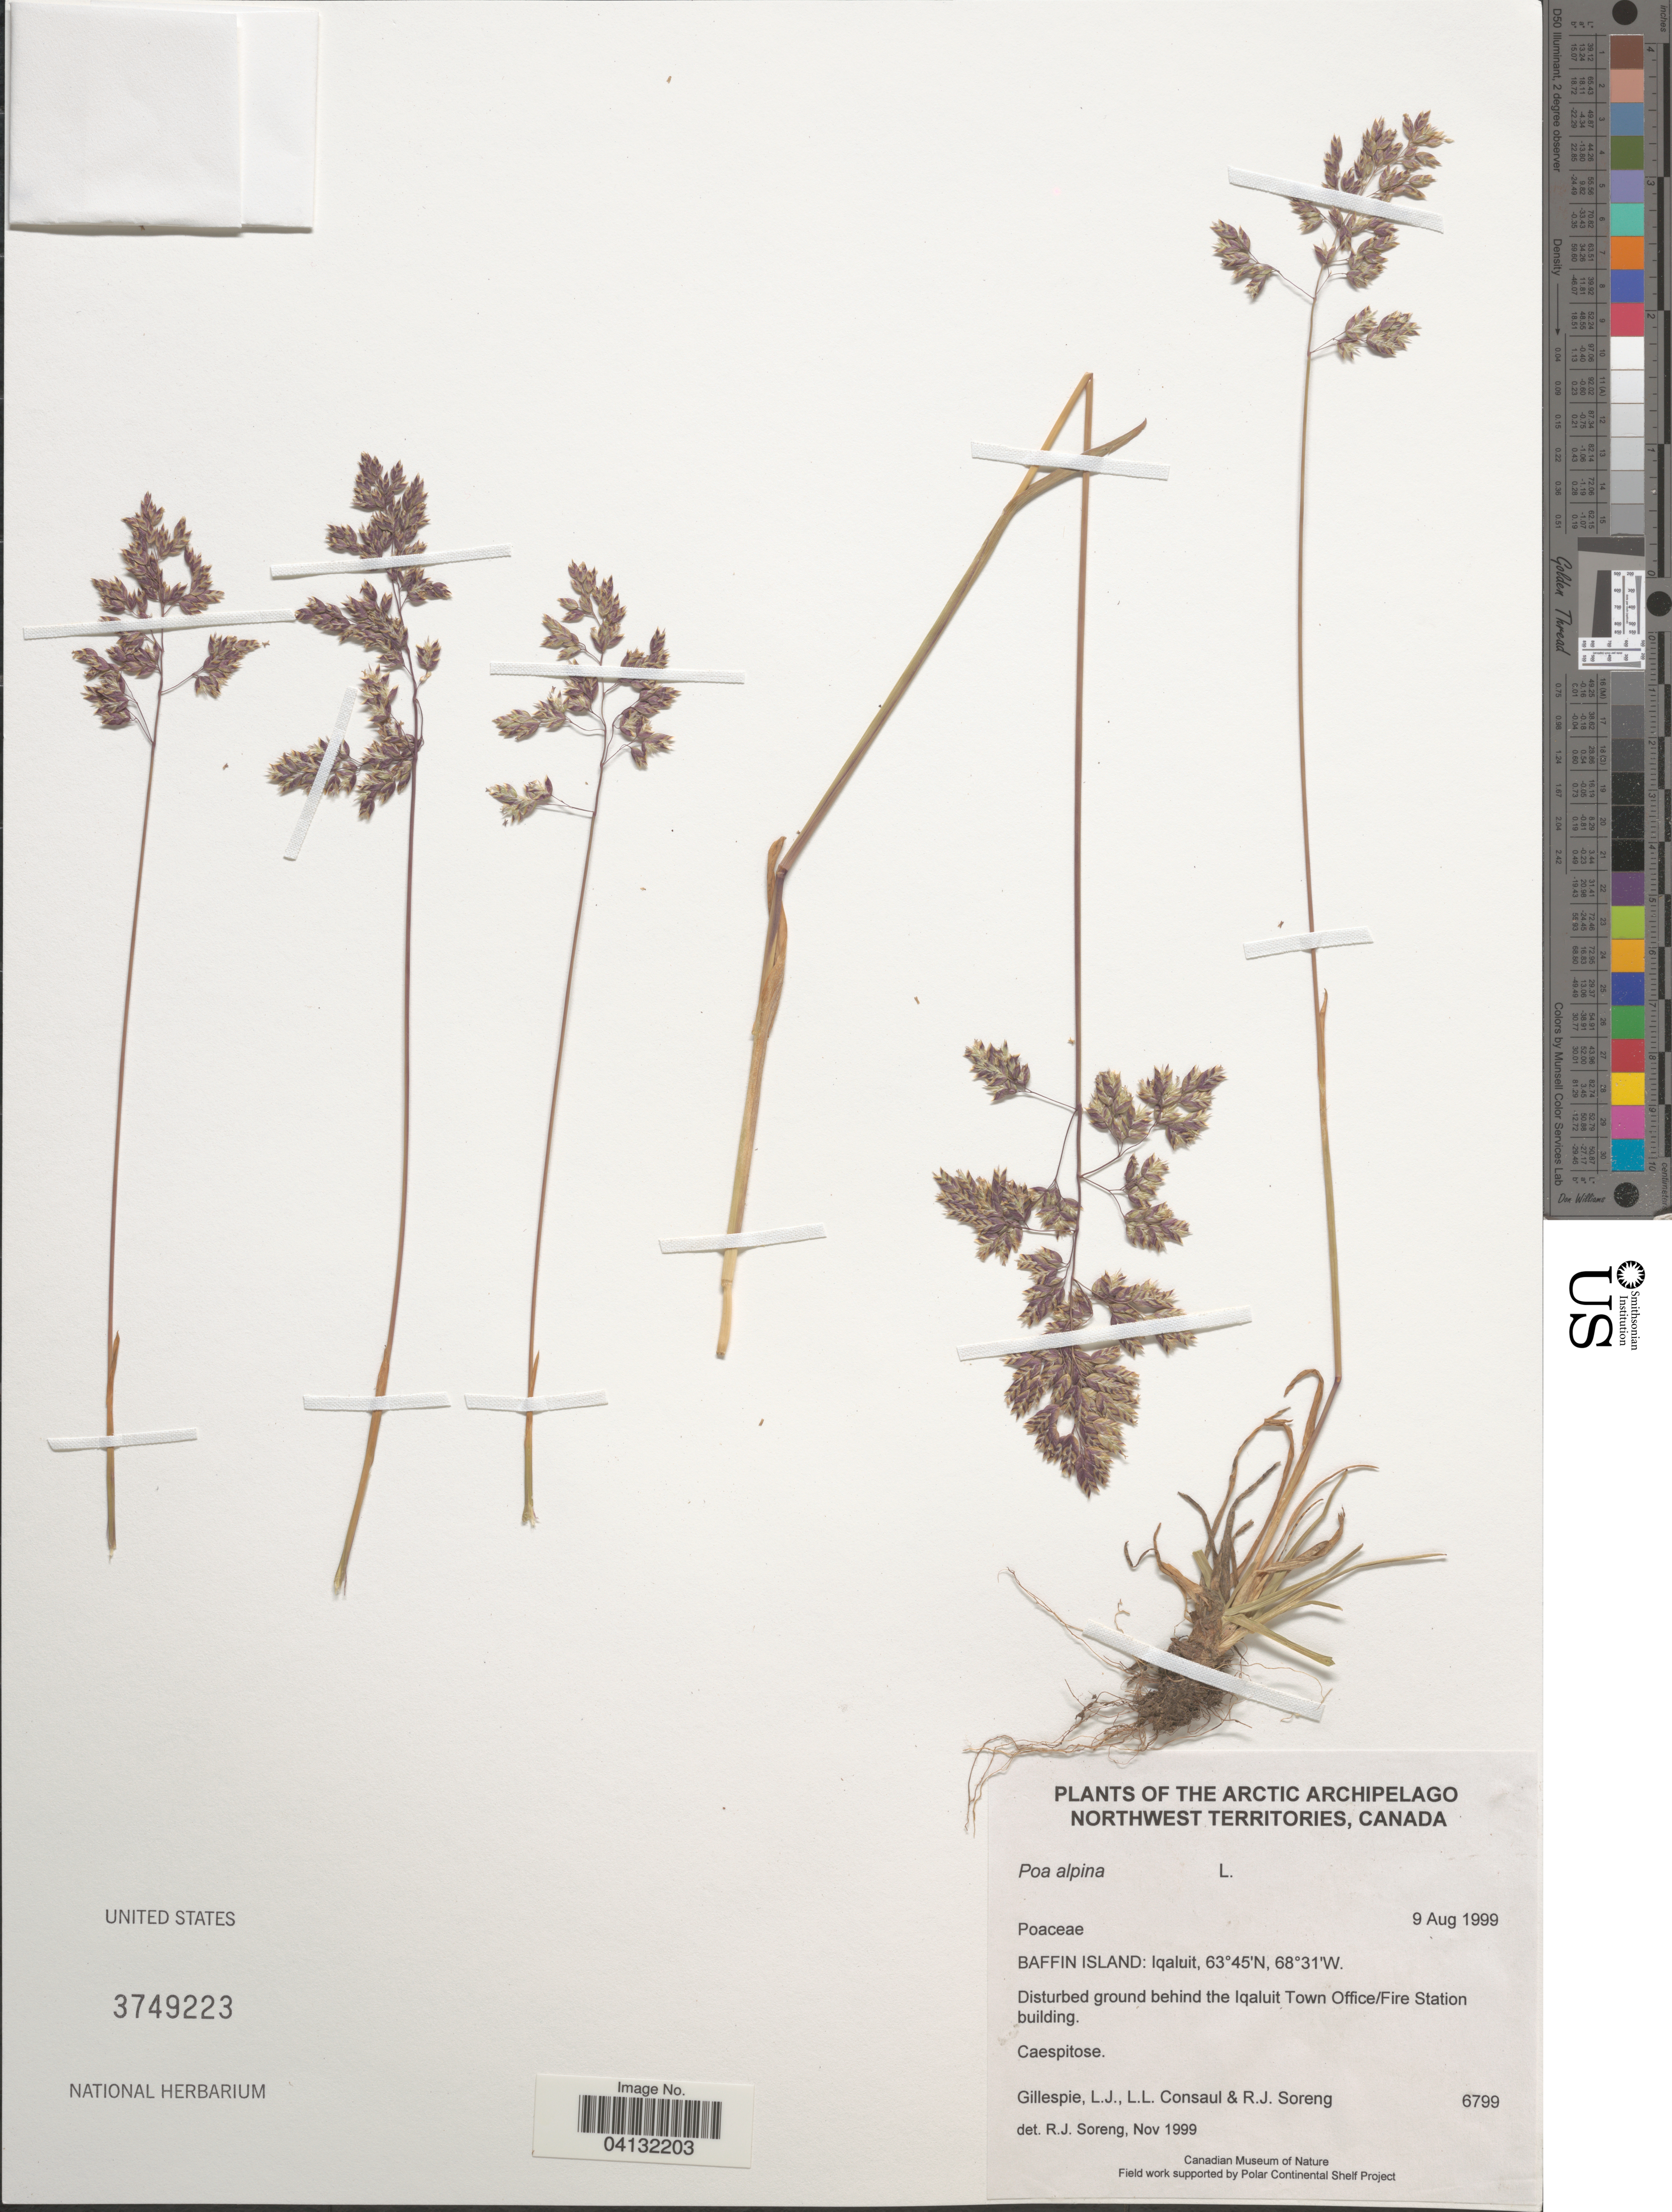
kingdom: Plantae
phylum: Tracheophyta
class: Liliopsida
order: Poales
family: Poaceae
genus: Poa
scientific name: Poa alpina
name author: L.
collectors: L. Gillespie, L. Consaul & R. J. Soreng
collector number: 6799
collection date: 1999-08-09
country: Canada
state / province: Northwest Territories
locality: Arctic Archipelago. Baffin Island: Iqaluit. Disturbed ground behind the Iqaluit Town Office/Fire Station building.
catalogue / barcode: US 3749223